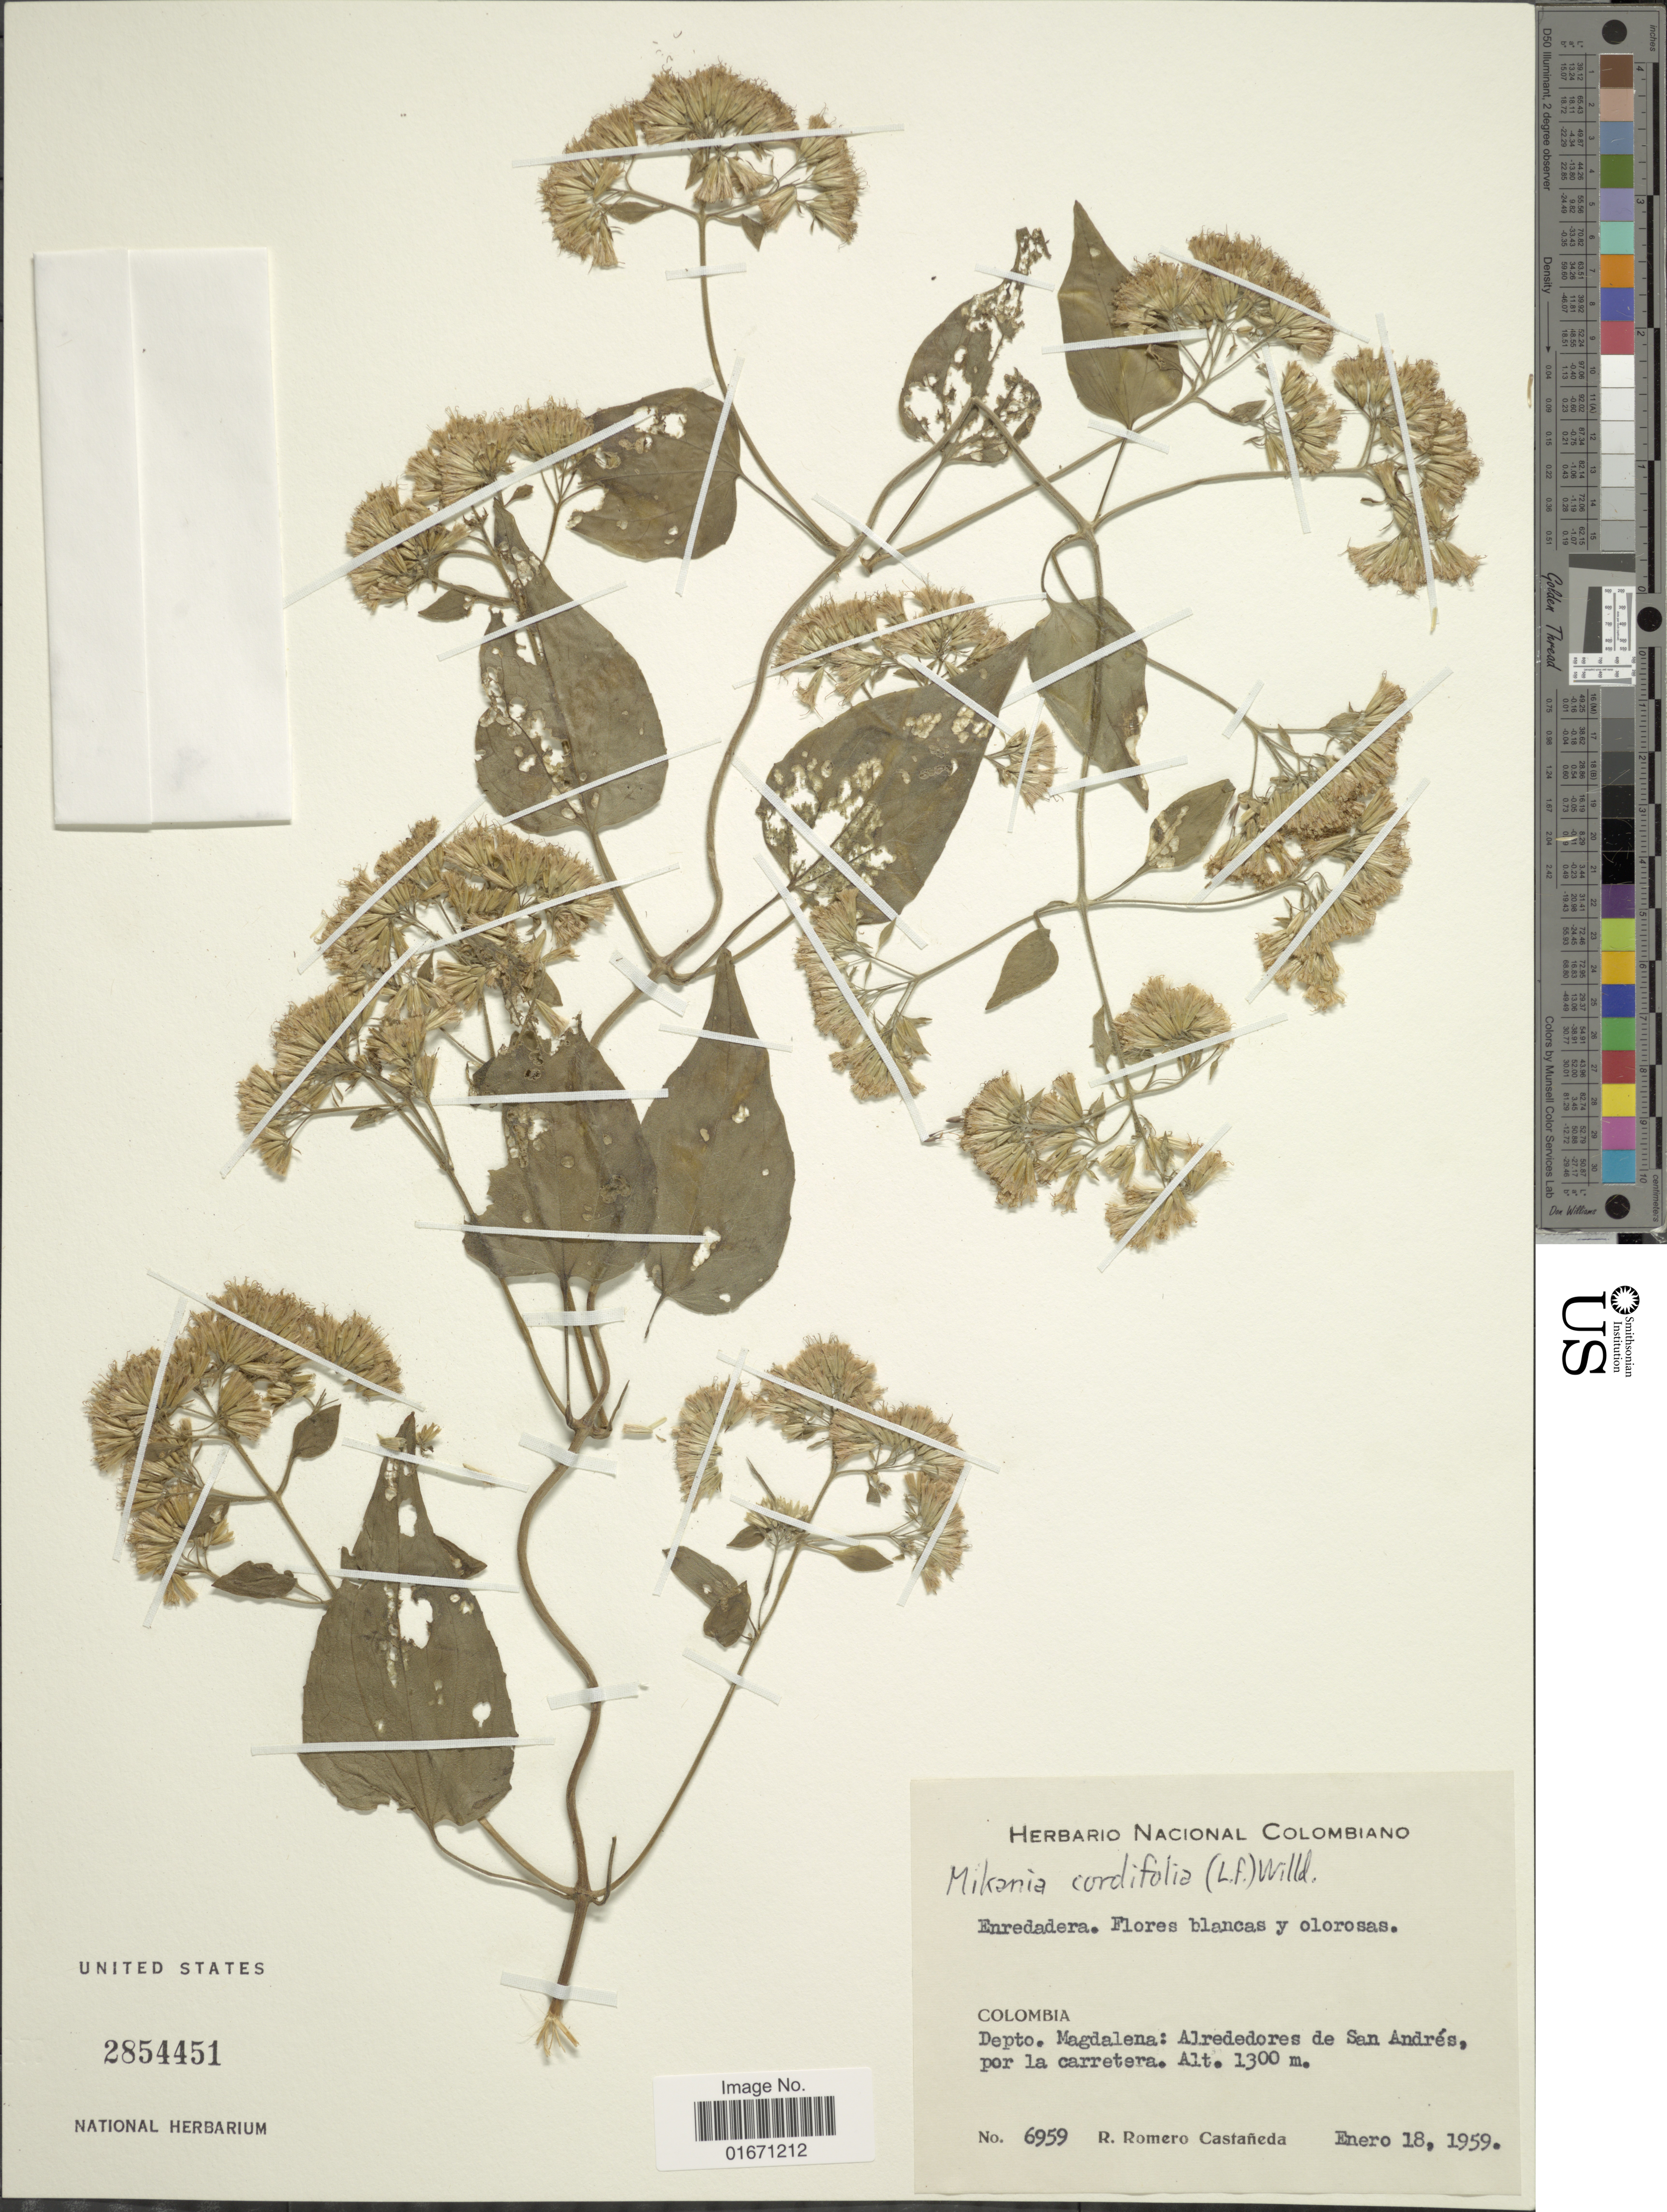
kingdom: Plantae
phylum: Tracheophyta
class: Magnoliopsida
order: Asterales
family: Asteraceae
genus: Mikania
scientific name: Mikania cordifolia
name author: Kunth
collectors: R. Romero Castañeda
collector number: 6959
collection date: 1959-01-18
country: Colombia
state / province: Magdalena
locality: Alrededores de San Andres, por la carretera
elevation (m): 1300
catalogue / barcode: US 2854451